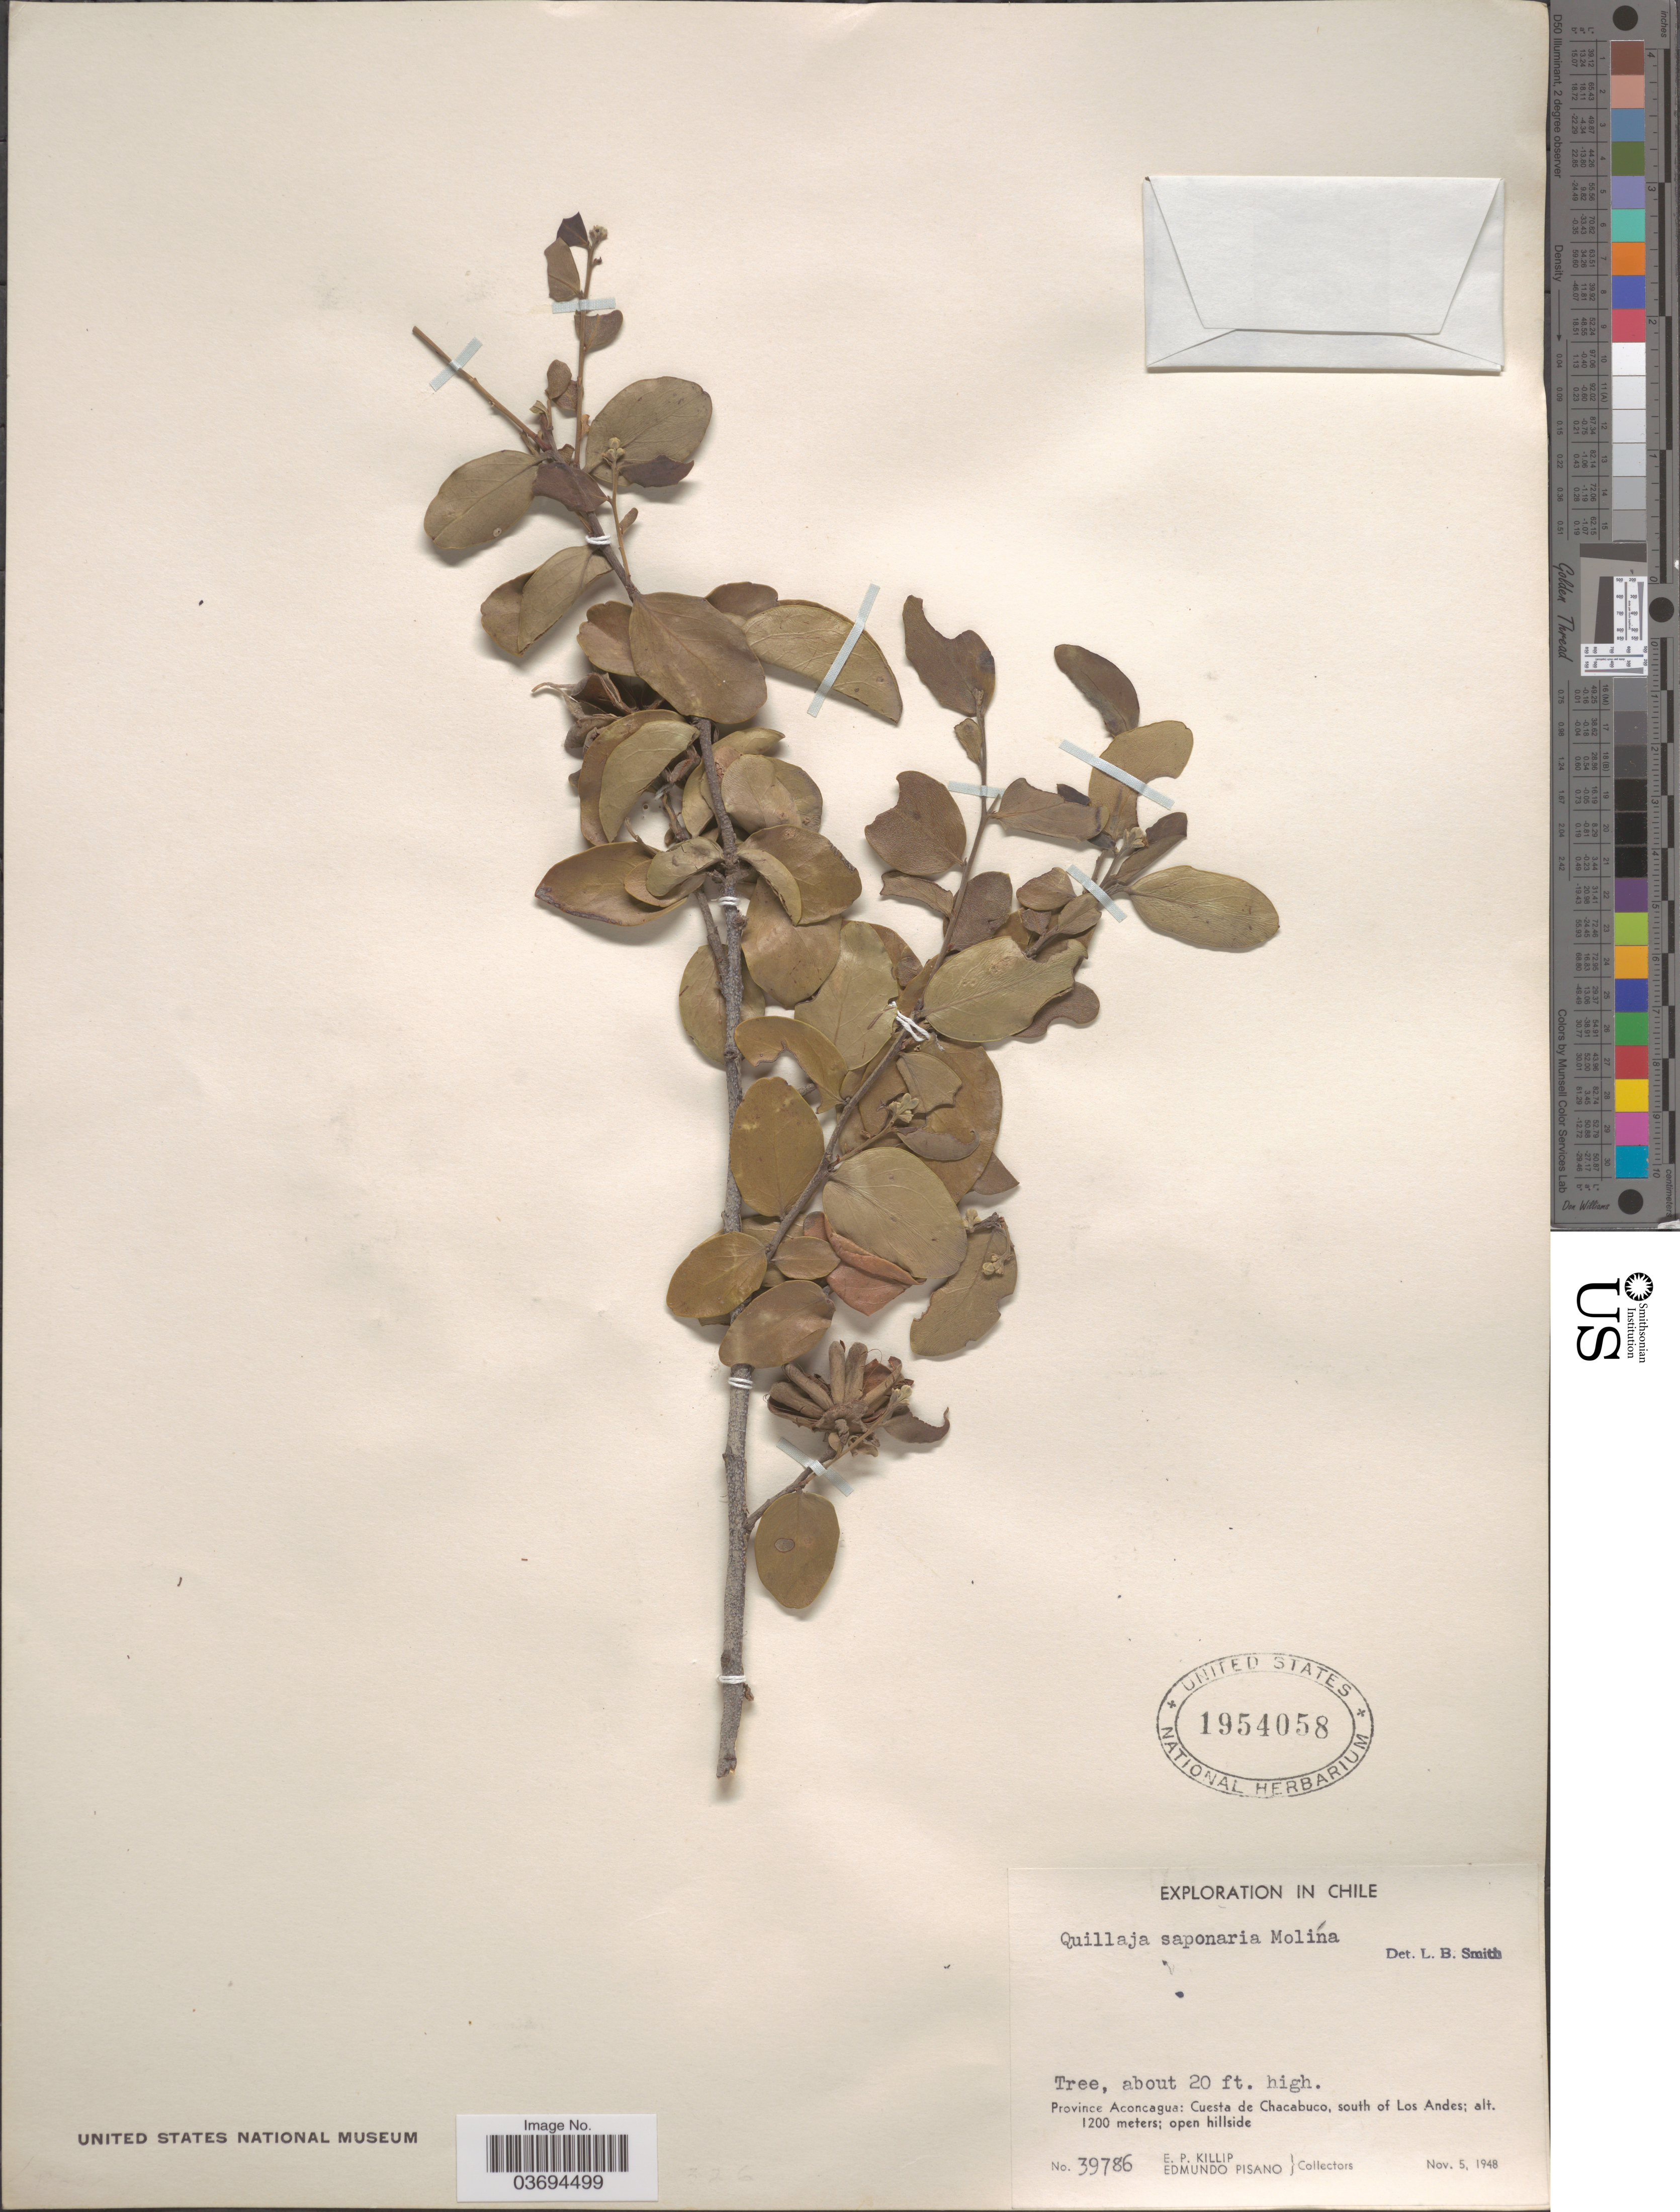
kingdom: Plantae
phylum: Tracheophyta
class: Magnoliopsida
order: Fabales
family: Quillajaceae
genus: Quillaja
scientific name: Quillaja saponaria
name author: Molina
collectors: E. P. Killip & E. Pisano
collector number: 39786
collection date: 1948-11-05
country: Chile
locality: Province Aconcagua: Cuesta de Chacabuco, south of Los Andes.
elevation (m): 1200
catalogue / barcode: US 1954058